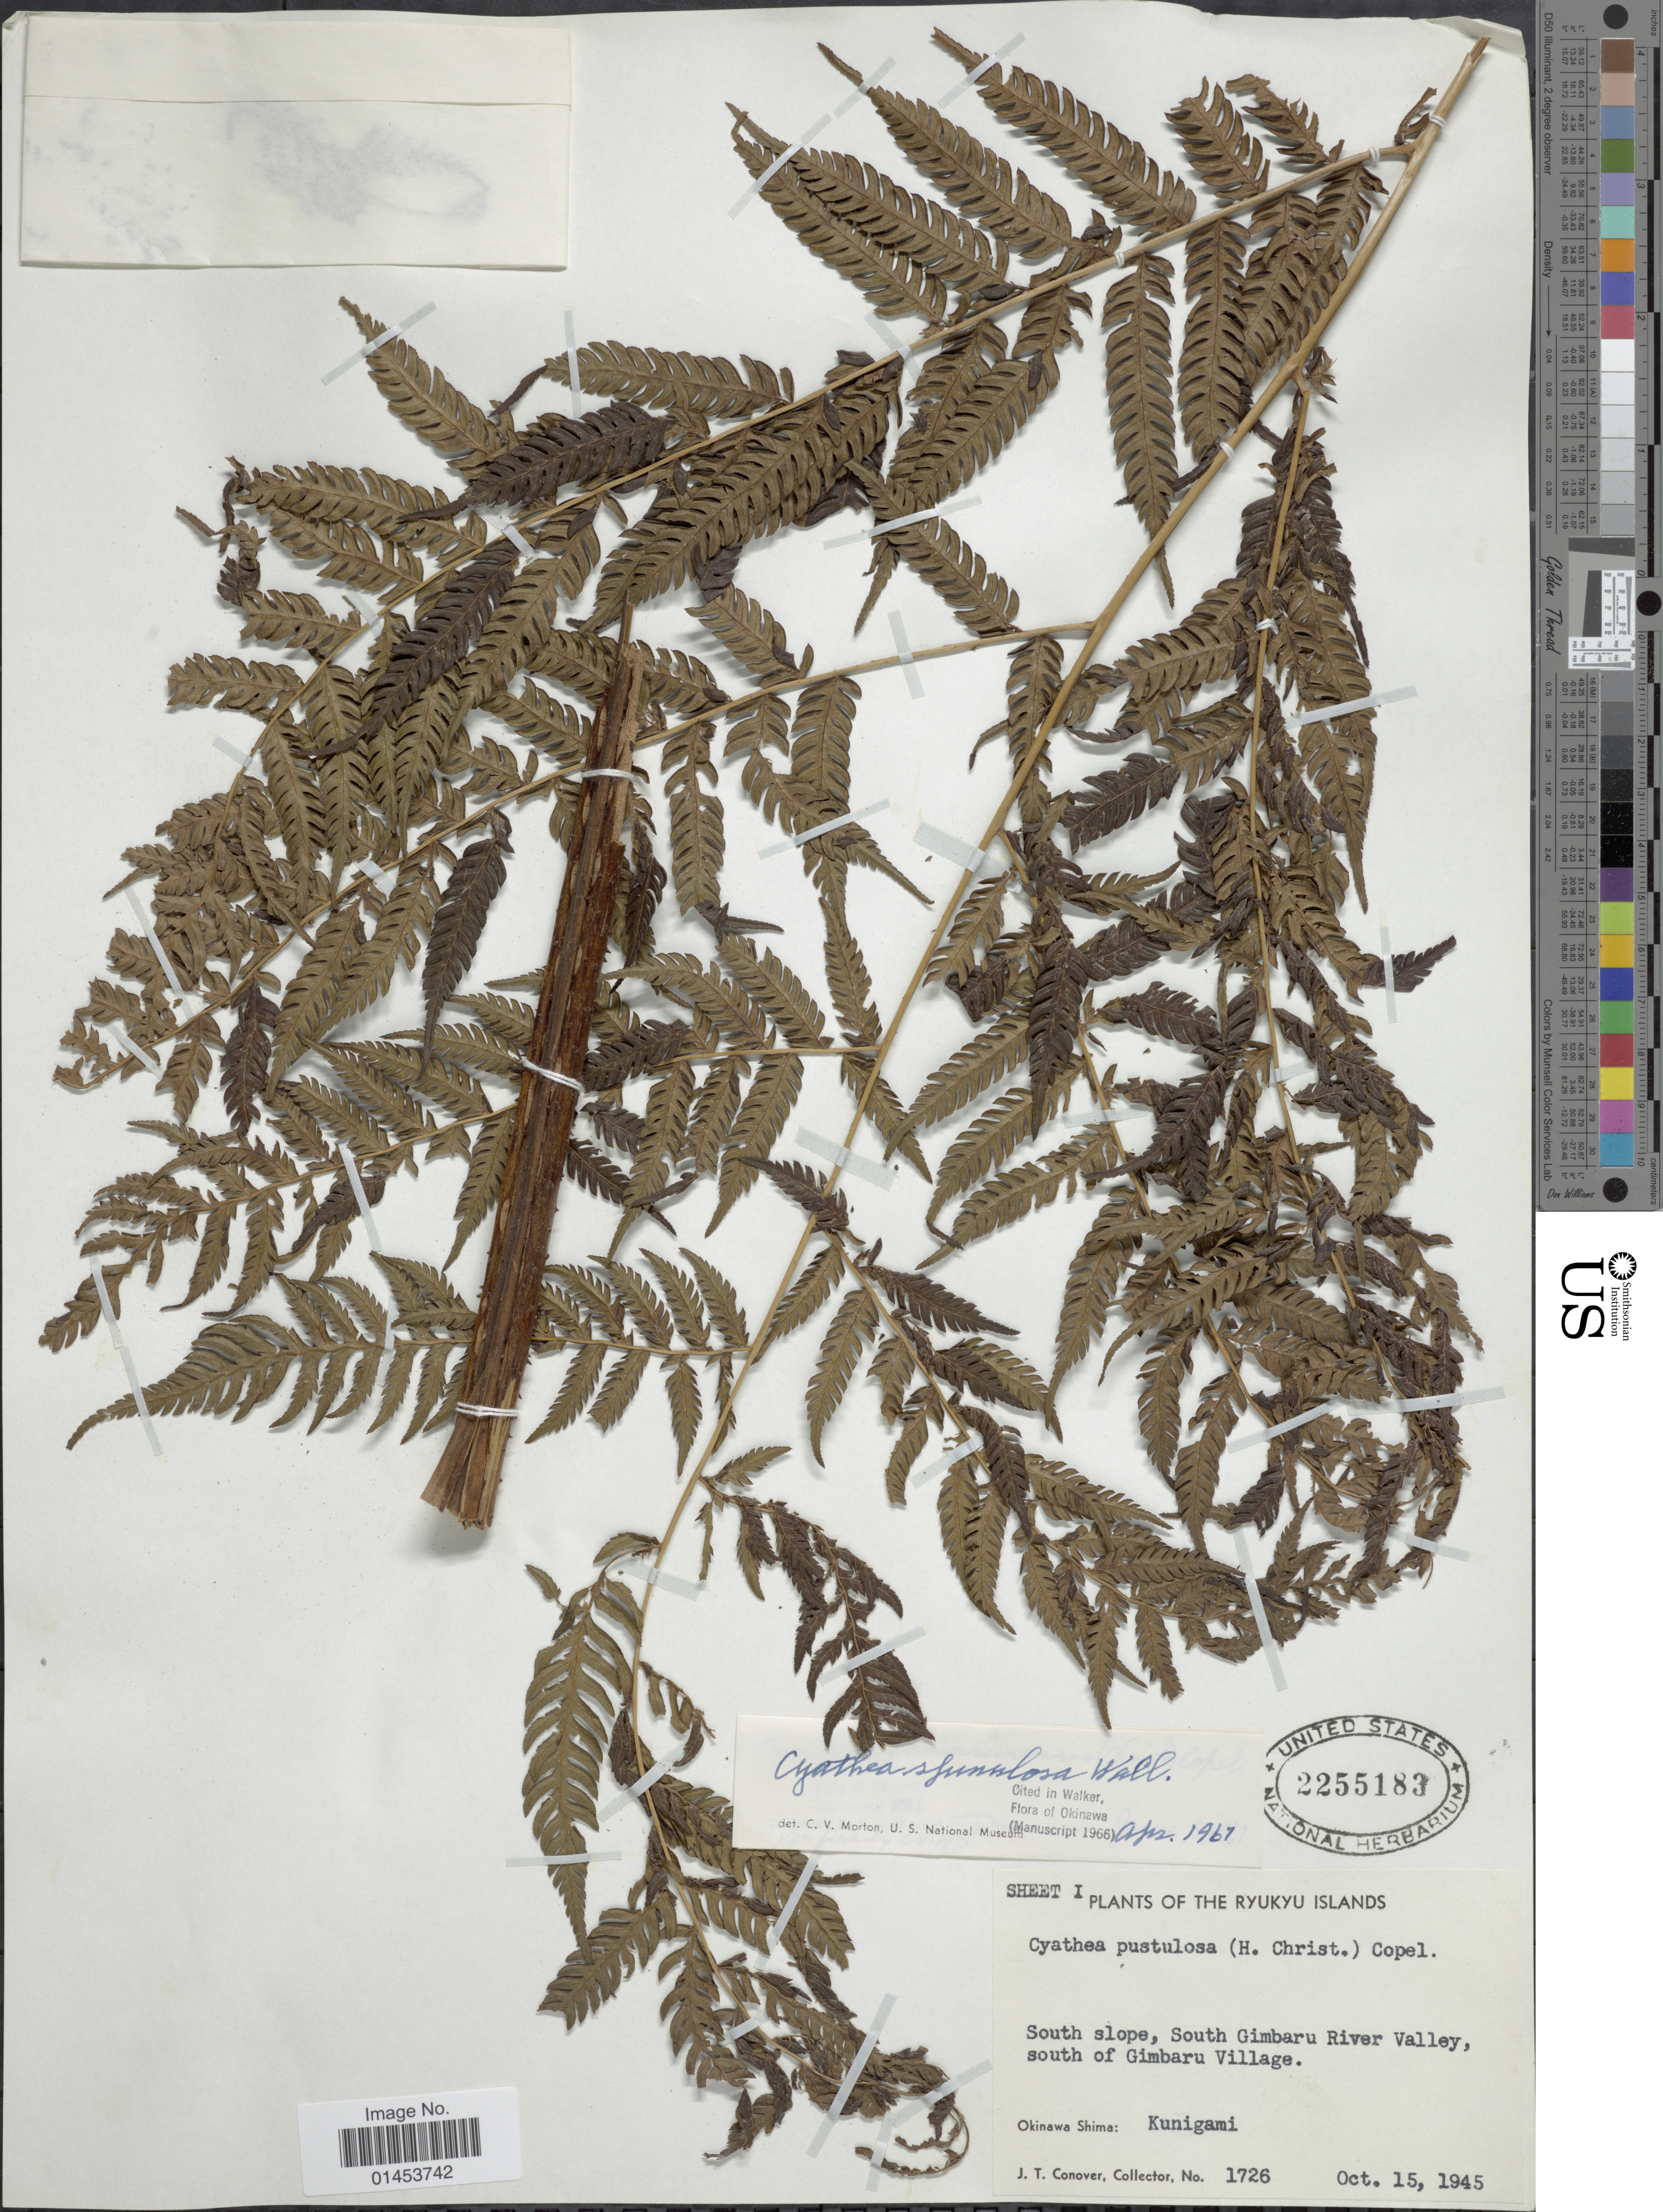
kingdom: Plantae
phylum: Tracheophyta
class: Polypodiopsida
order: Cyatheales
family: Cyatheaceae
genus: Cyathea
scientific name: Cyathea spinulosa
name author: Wall. ex Hook.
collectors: J. T. Conover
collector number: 1726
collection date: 1945-10-15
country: Japan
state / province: Okinawa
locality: Ryukyu Islands, South slope , South Gimbaru River Valley, south of Gimbaru Village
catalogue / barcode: US 2255183